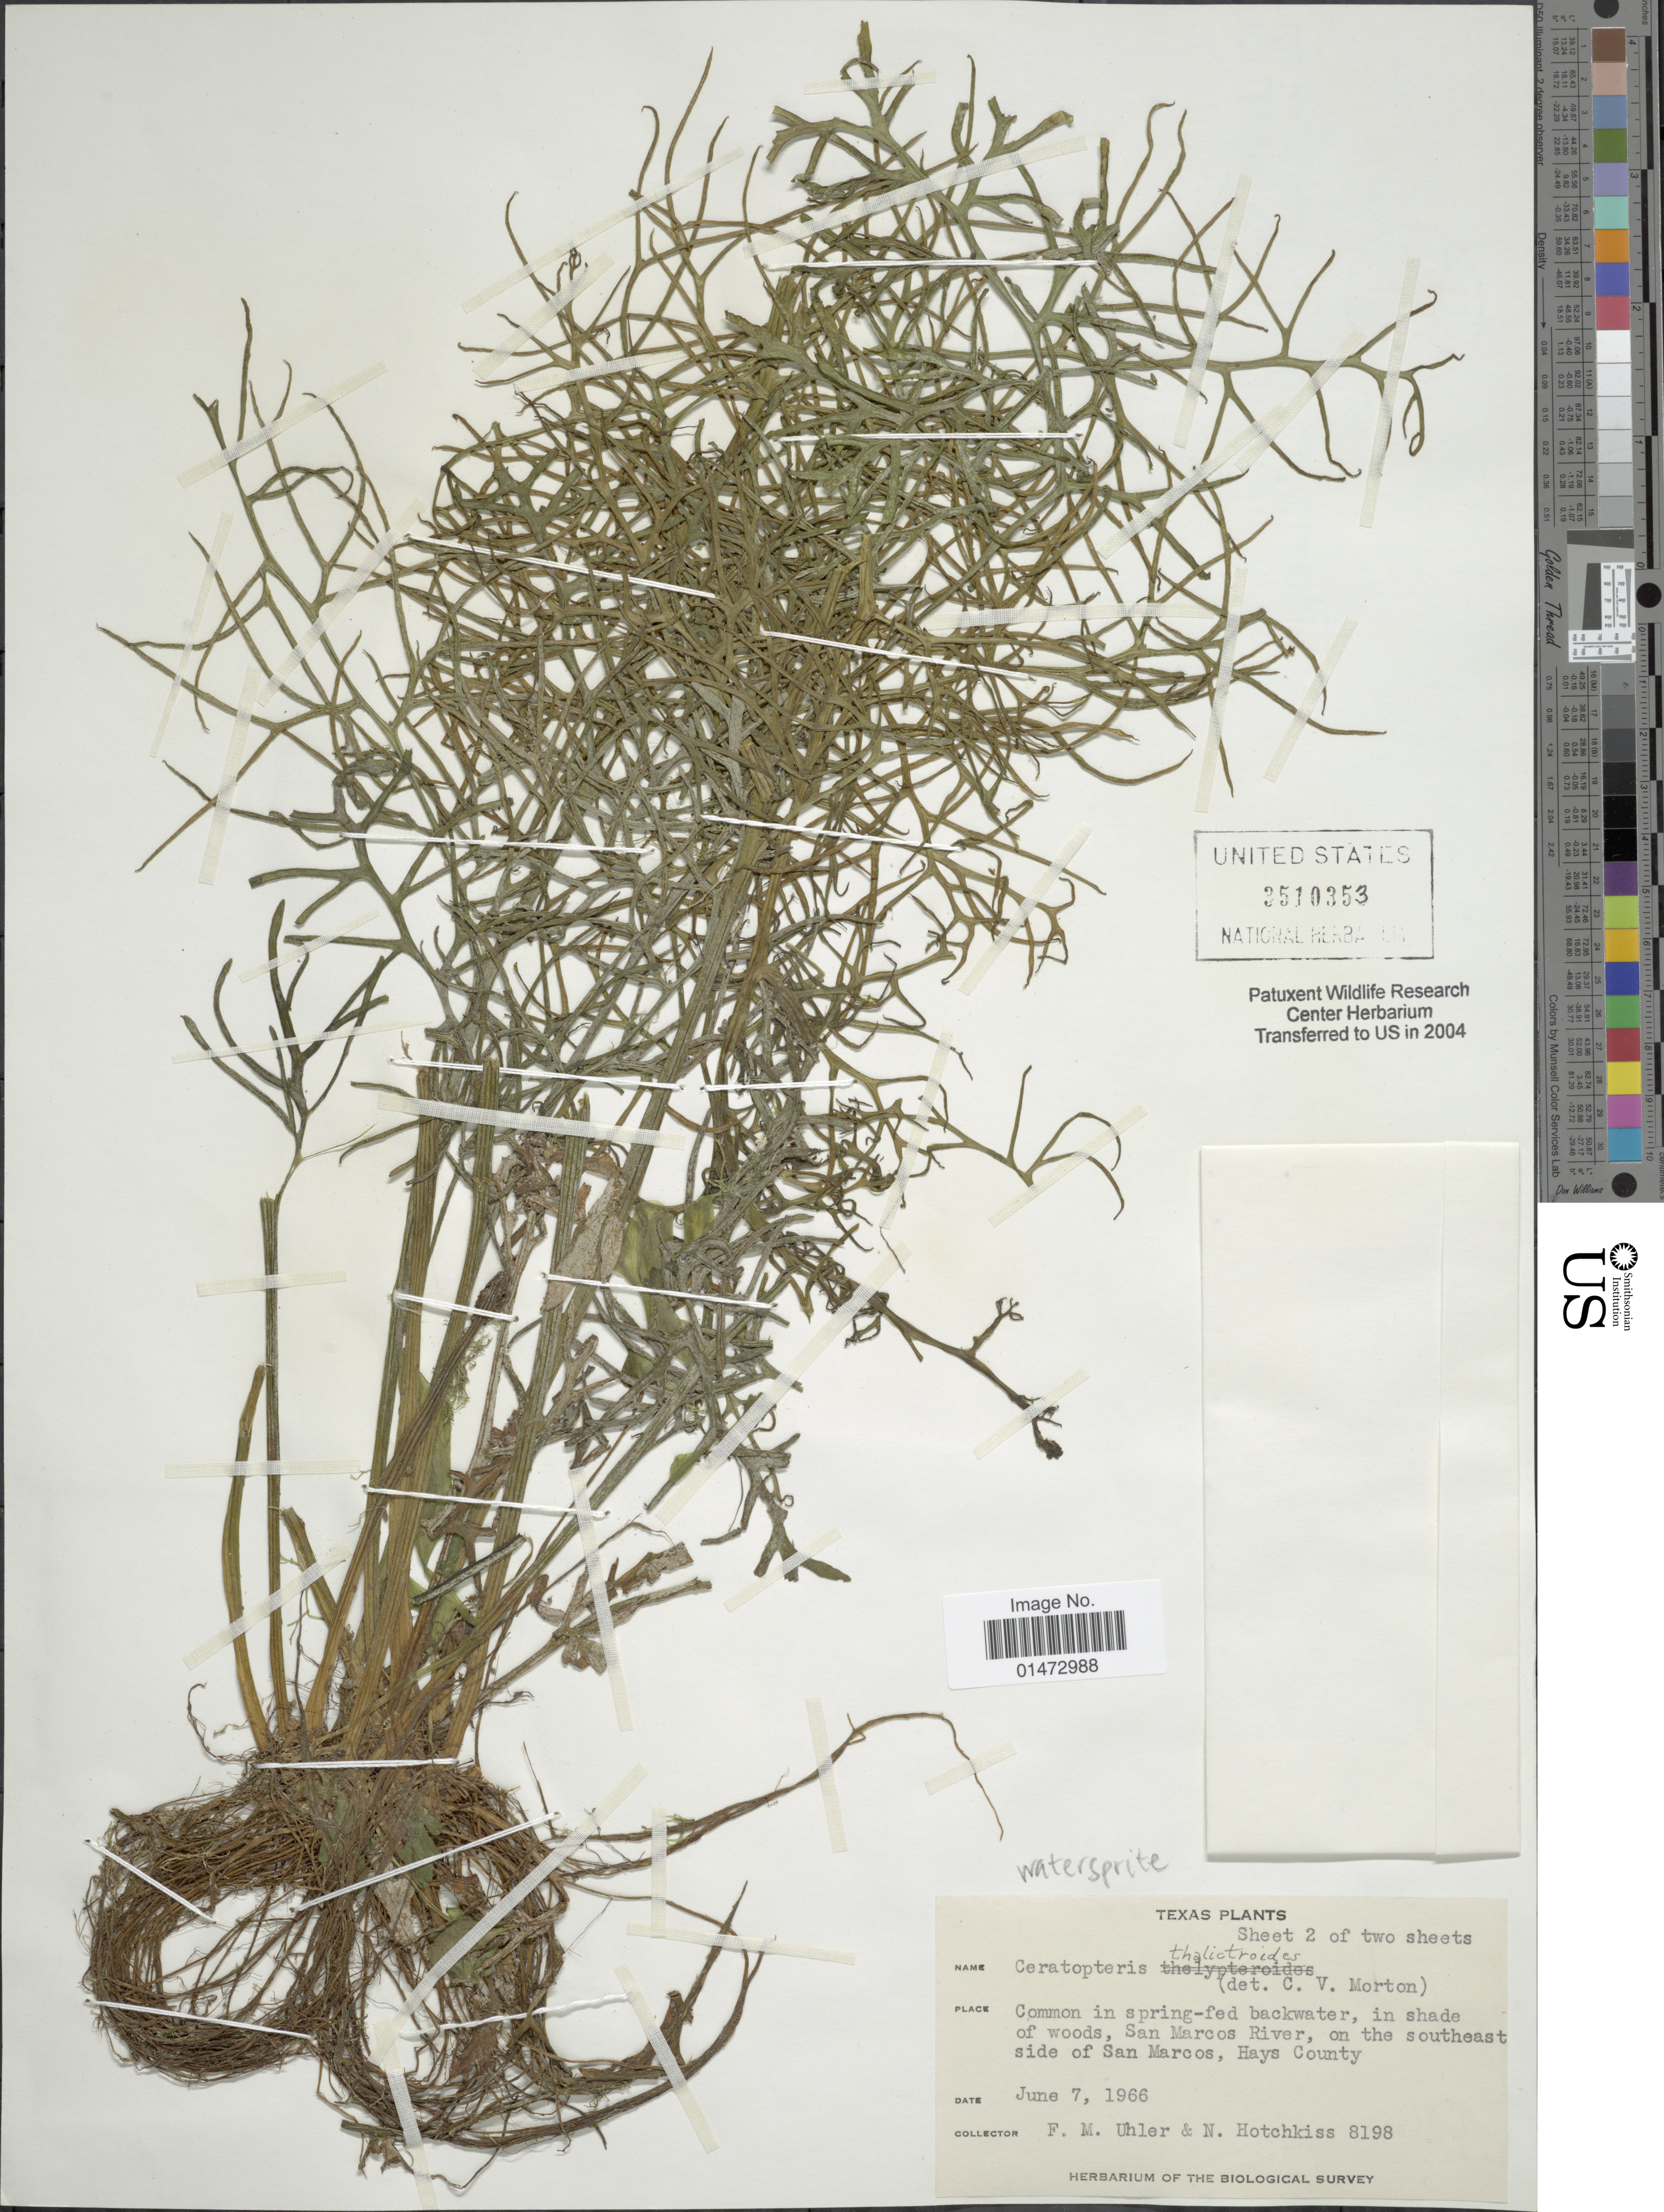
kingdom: Plantae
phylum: Tracheophyta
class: Polypodiopsida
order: Polypodiales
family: Pteridaceae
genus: Ceratopteris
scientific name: Ceratopteris thalictroides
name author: (L.) Brongn.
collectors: F. M. Uhler & N. Hotchkiss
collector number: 8198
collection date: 1966-06-07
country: United States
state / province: Texas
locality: Common in spring-fed backwater, in shade of woods, San Marcos River, on the southeast side of San Marcos, Hays County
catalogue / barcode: US 3510353